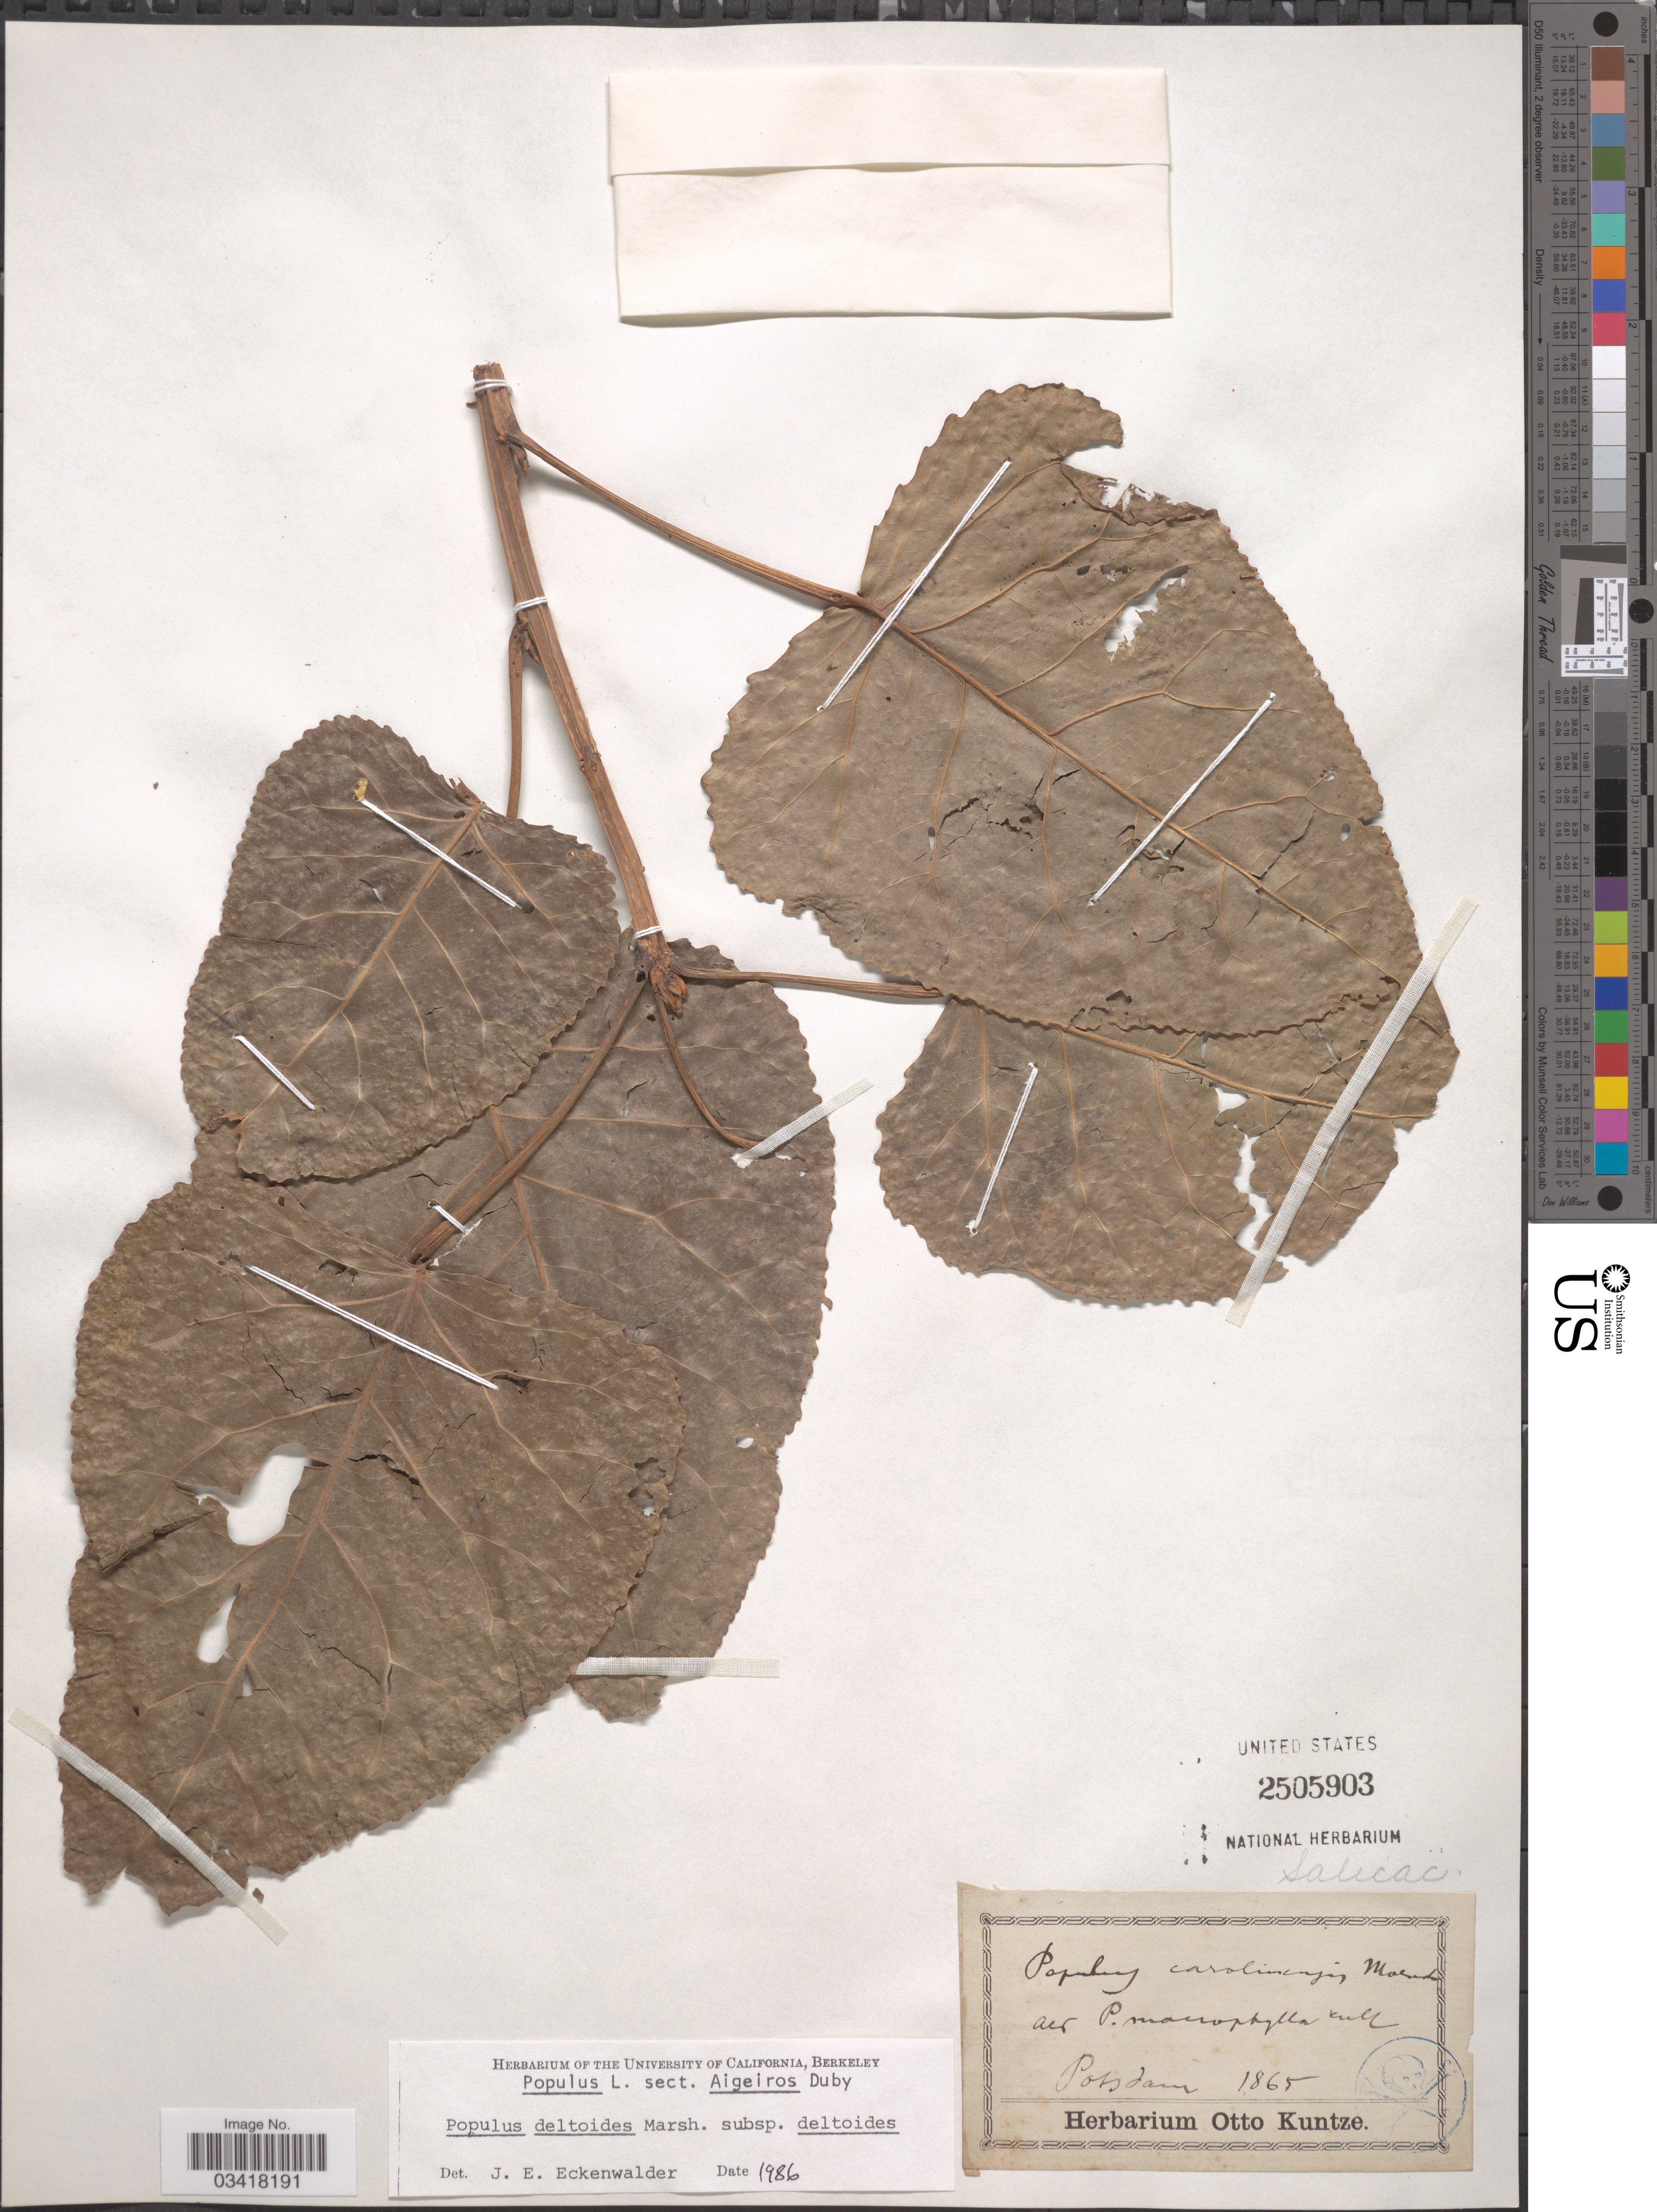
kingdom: Plantae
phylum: Tracheophyta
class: Magnoliopsida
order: Malpighiales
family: Salicaceae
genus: Populus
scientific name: Populus deltoides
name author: W. Bartram ex Marshall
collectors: ex herb. Otto Kuntze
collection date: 1865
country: Germany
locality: Potsdam.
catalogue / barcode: US 2505903